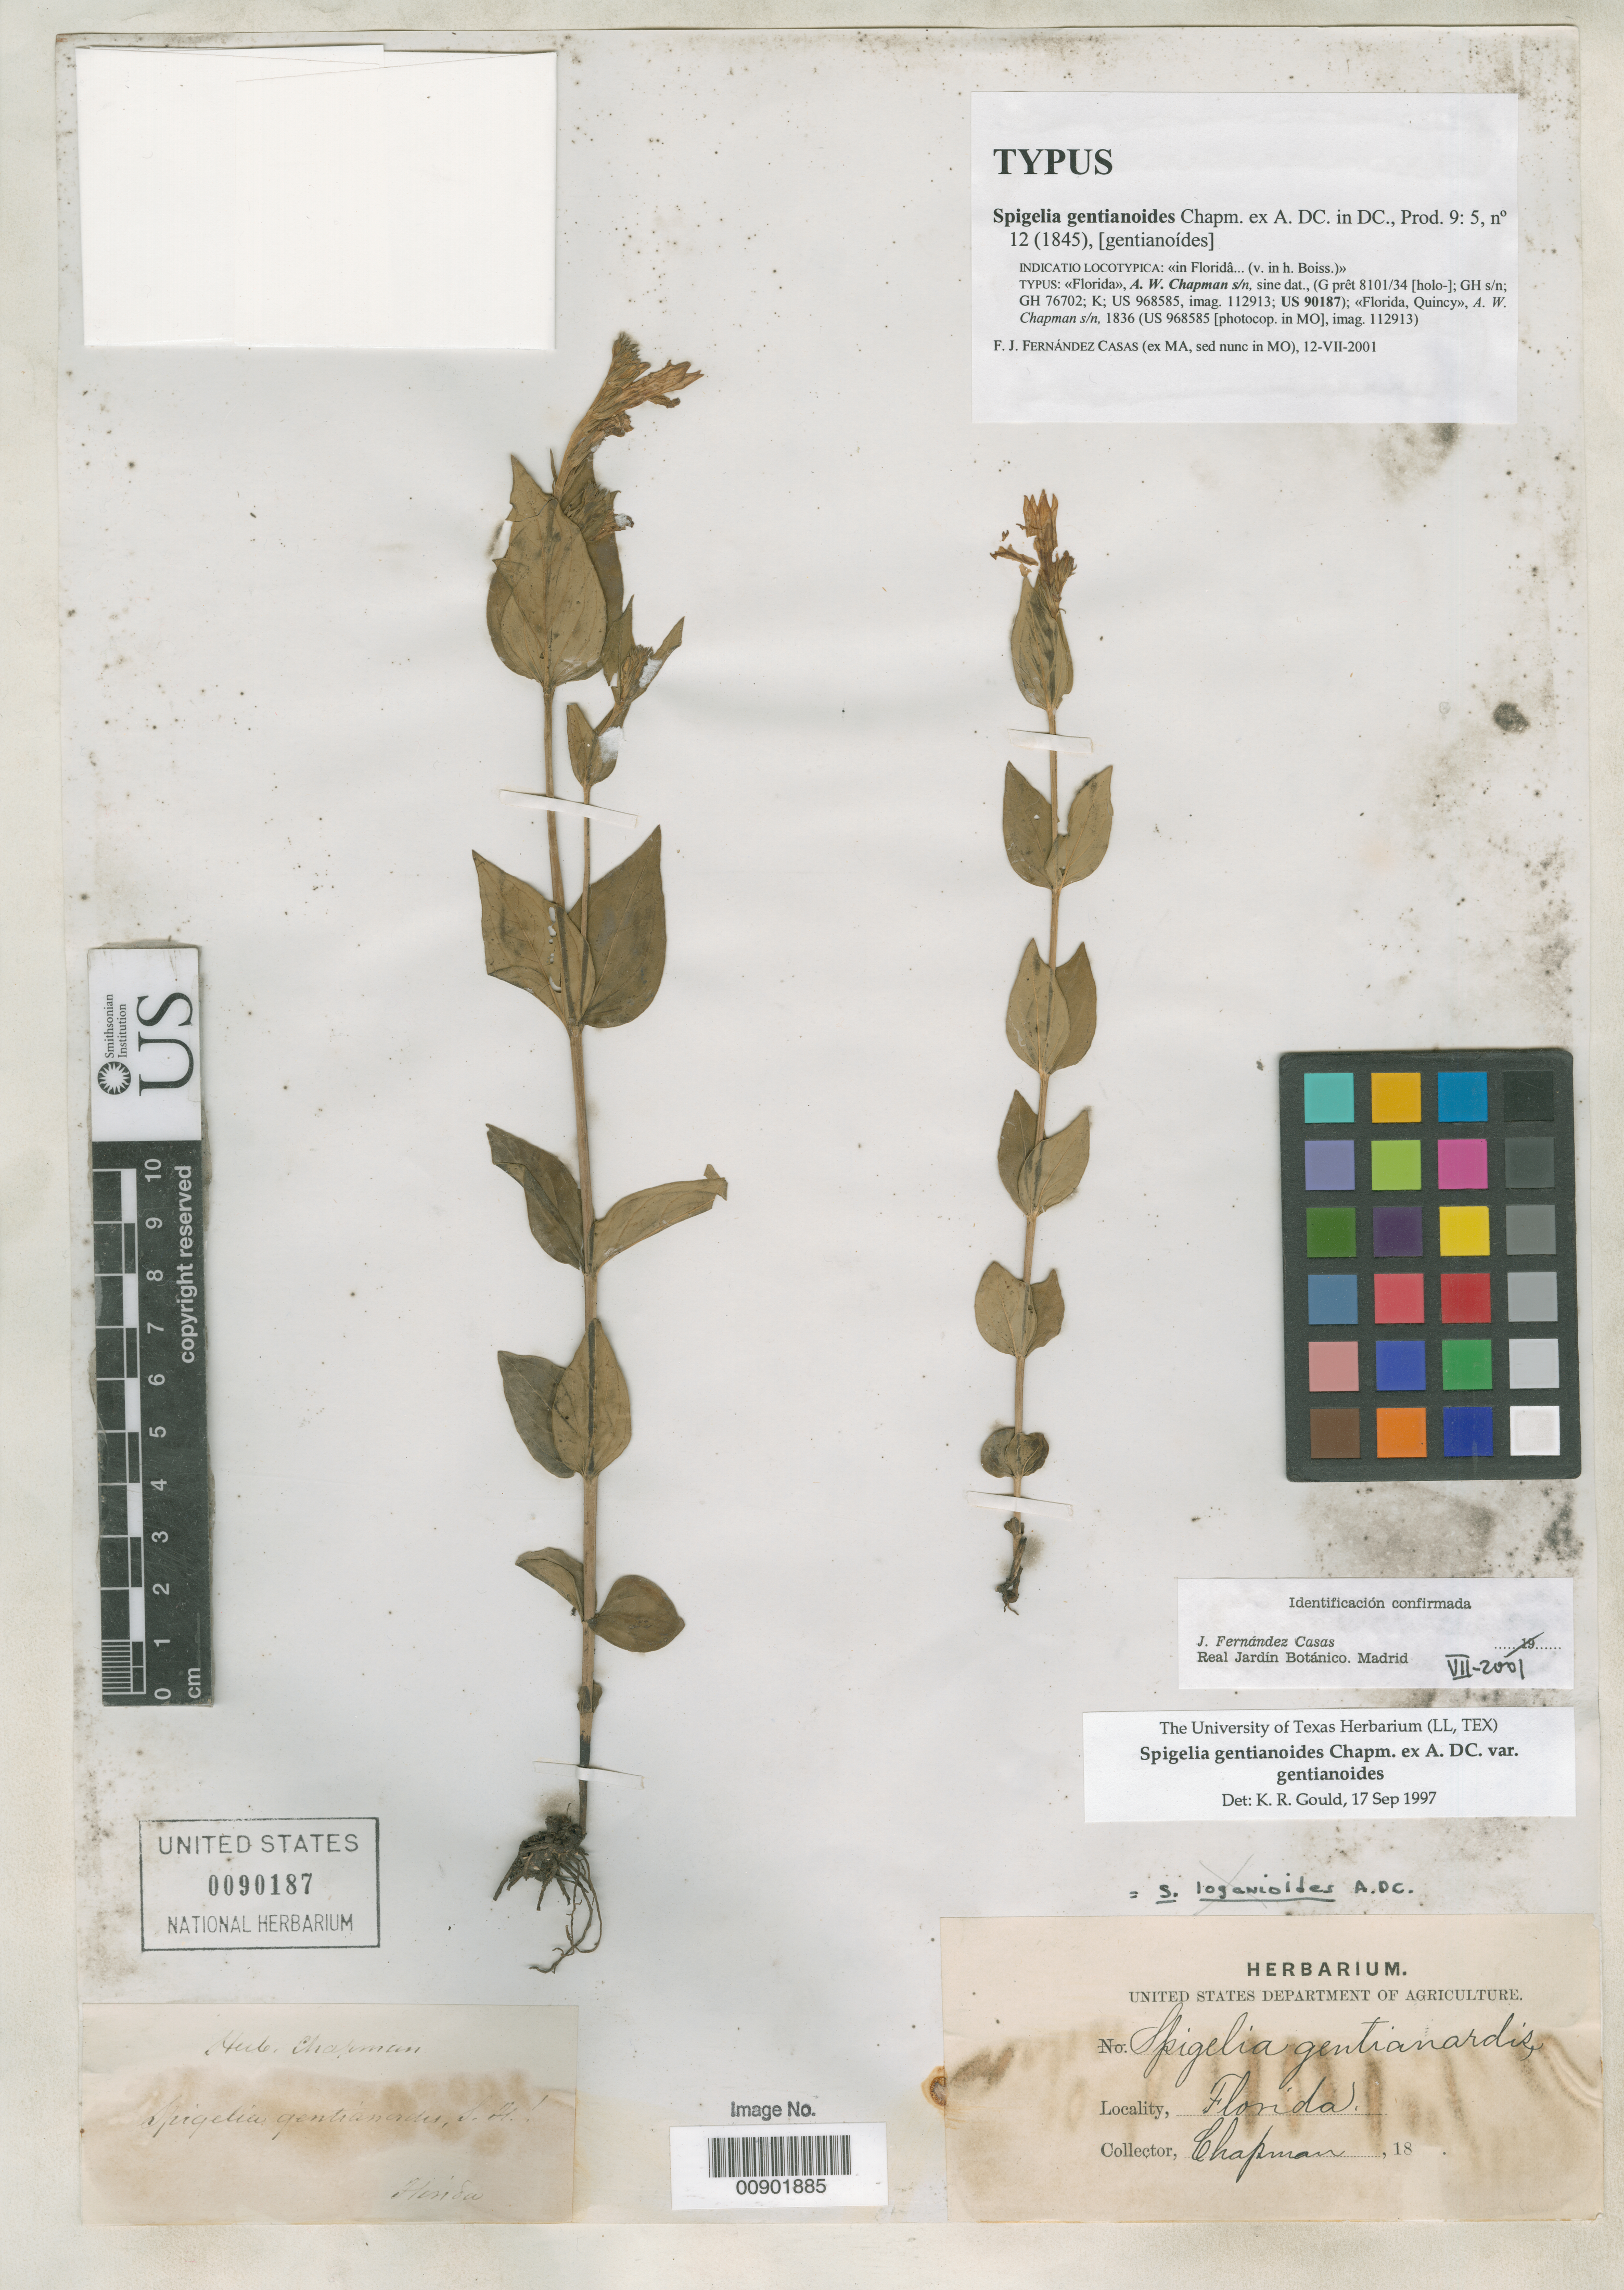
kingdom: Plantae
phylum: Tracheophyta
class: Magnoliopsida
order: Gentianales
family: Loganiaceae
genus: Spigelia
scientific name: Spigelia gentianoides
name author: Chapm. ex A. DC. in DC.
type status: Possible Type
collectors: A. W. Chapman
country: United States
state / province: Florida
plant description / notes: Note: no collection number, date, or specific locality cited in protologue. Annotated as "TYPUS" by F.J. Fernández Casas, 2001.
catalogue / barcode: US 90187